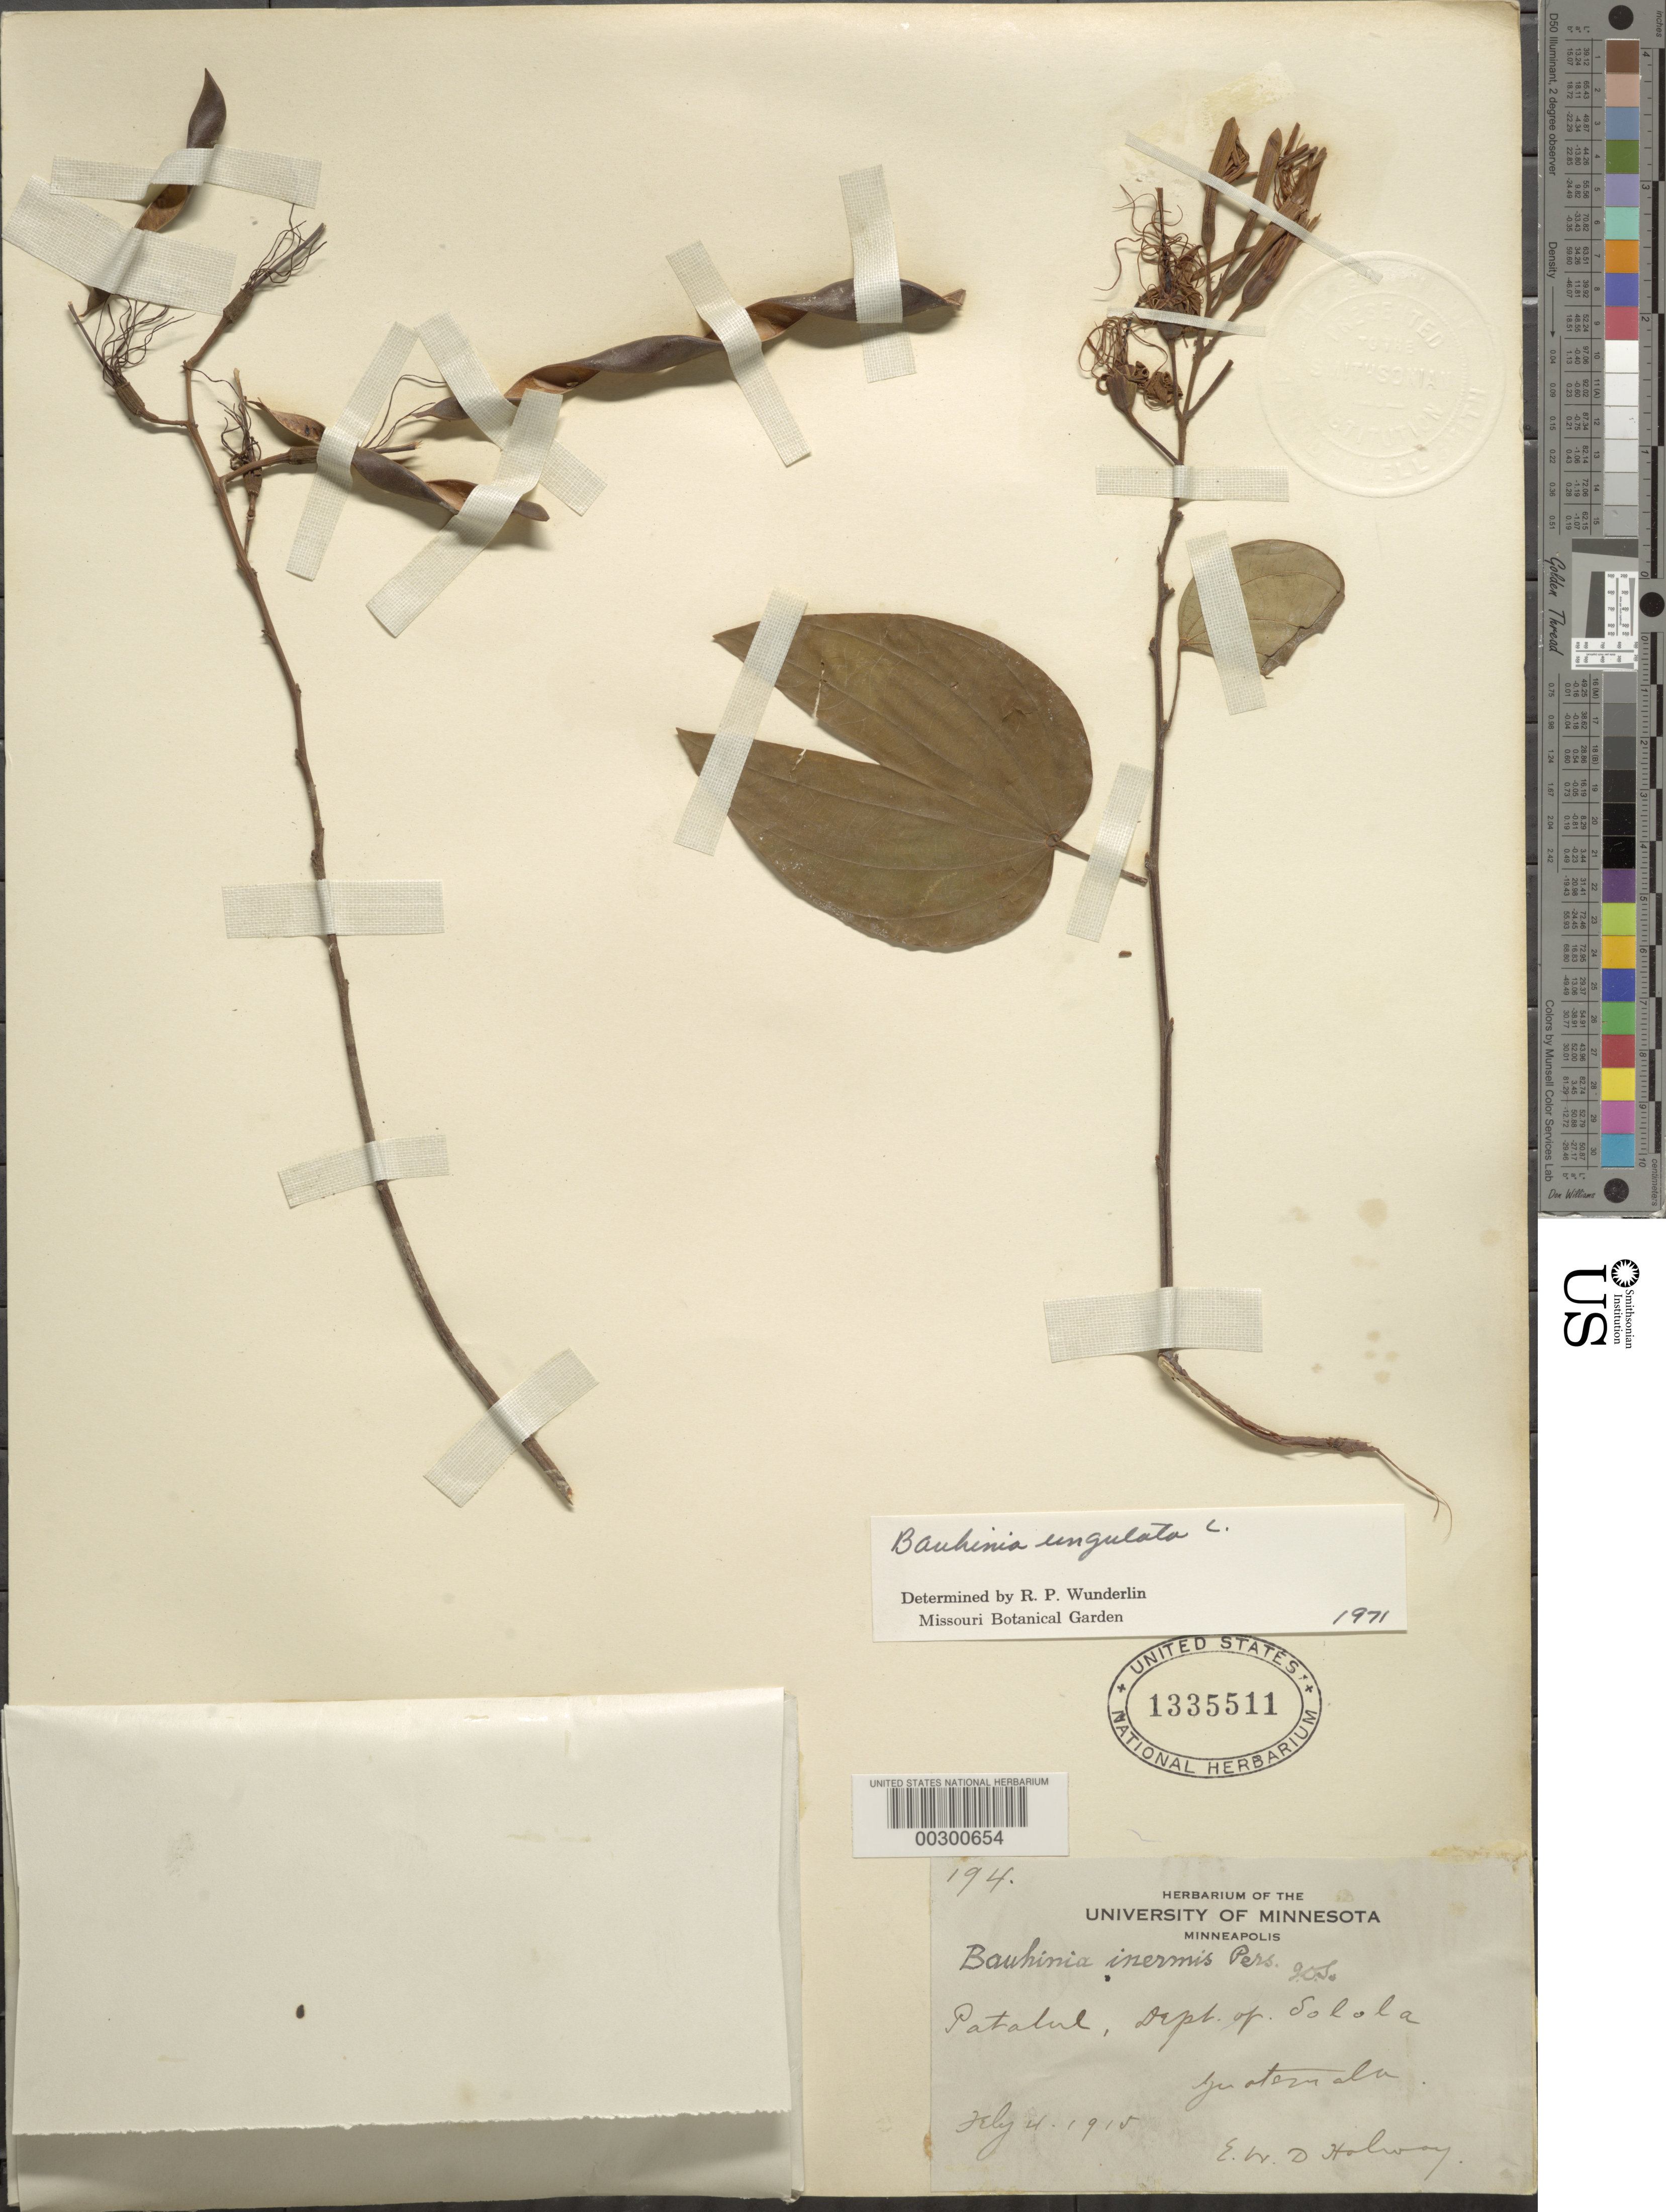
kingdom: Plantae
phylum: Tracheophyta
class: Magnoliopsida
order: Fabales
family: Fabaceae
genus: Bauhinia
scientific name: Bauhinia ungulata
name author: L.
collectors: E. W. D. Holway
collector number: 194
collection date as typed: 04 Jul 1915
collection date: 1915-07-04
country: Guatemala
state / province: Sololá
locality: Patalul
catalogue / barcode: US 1335511